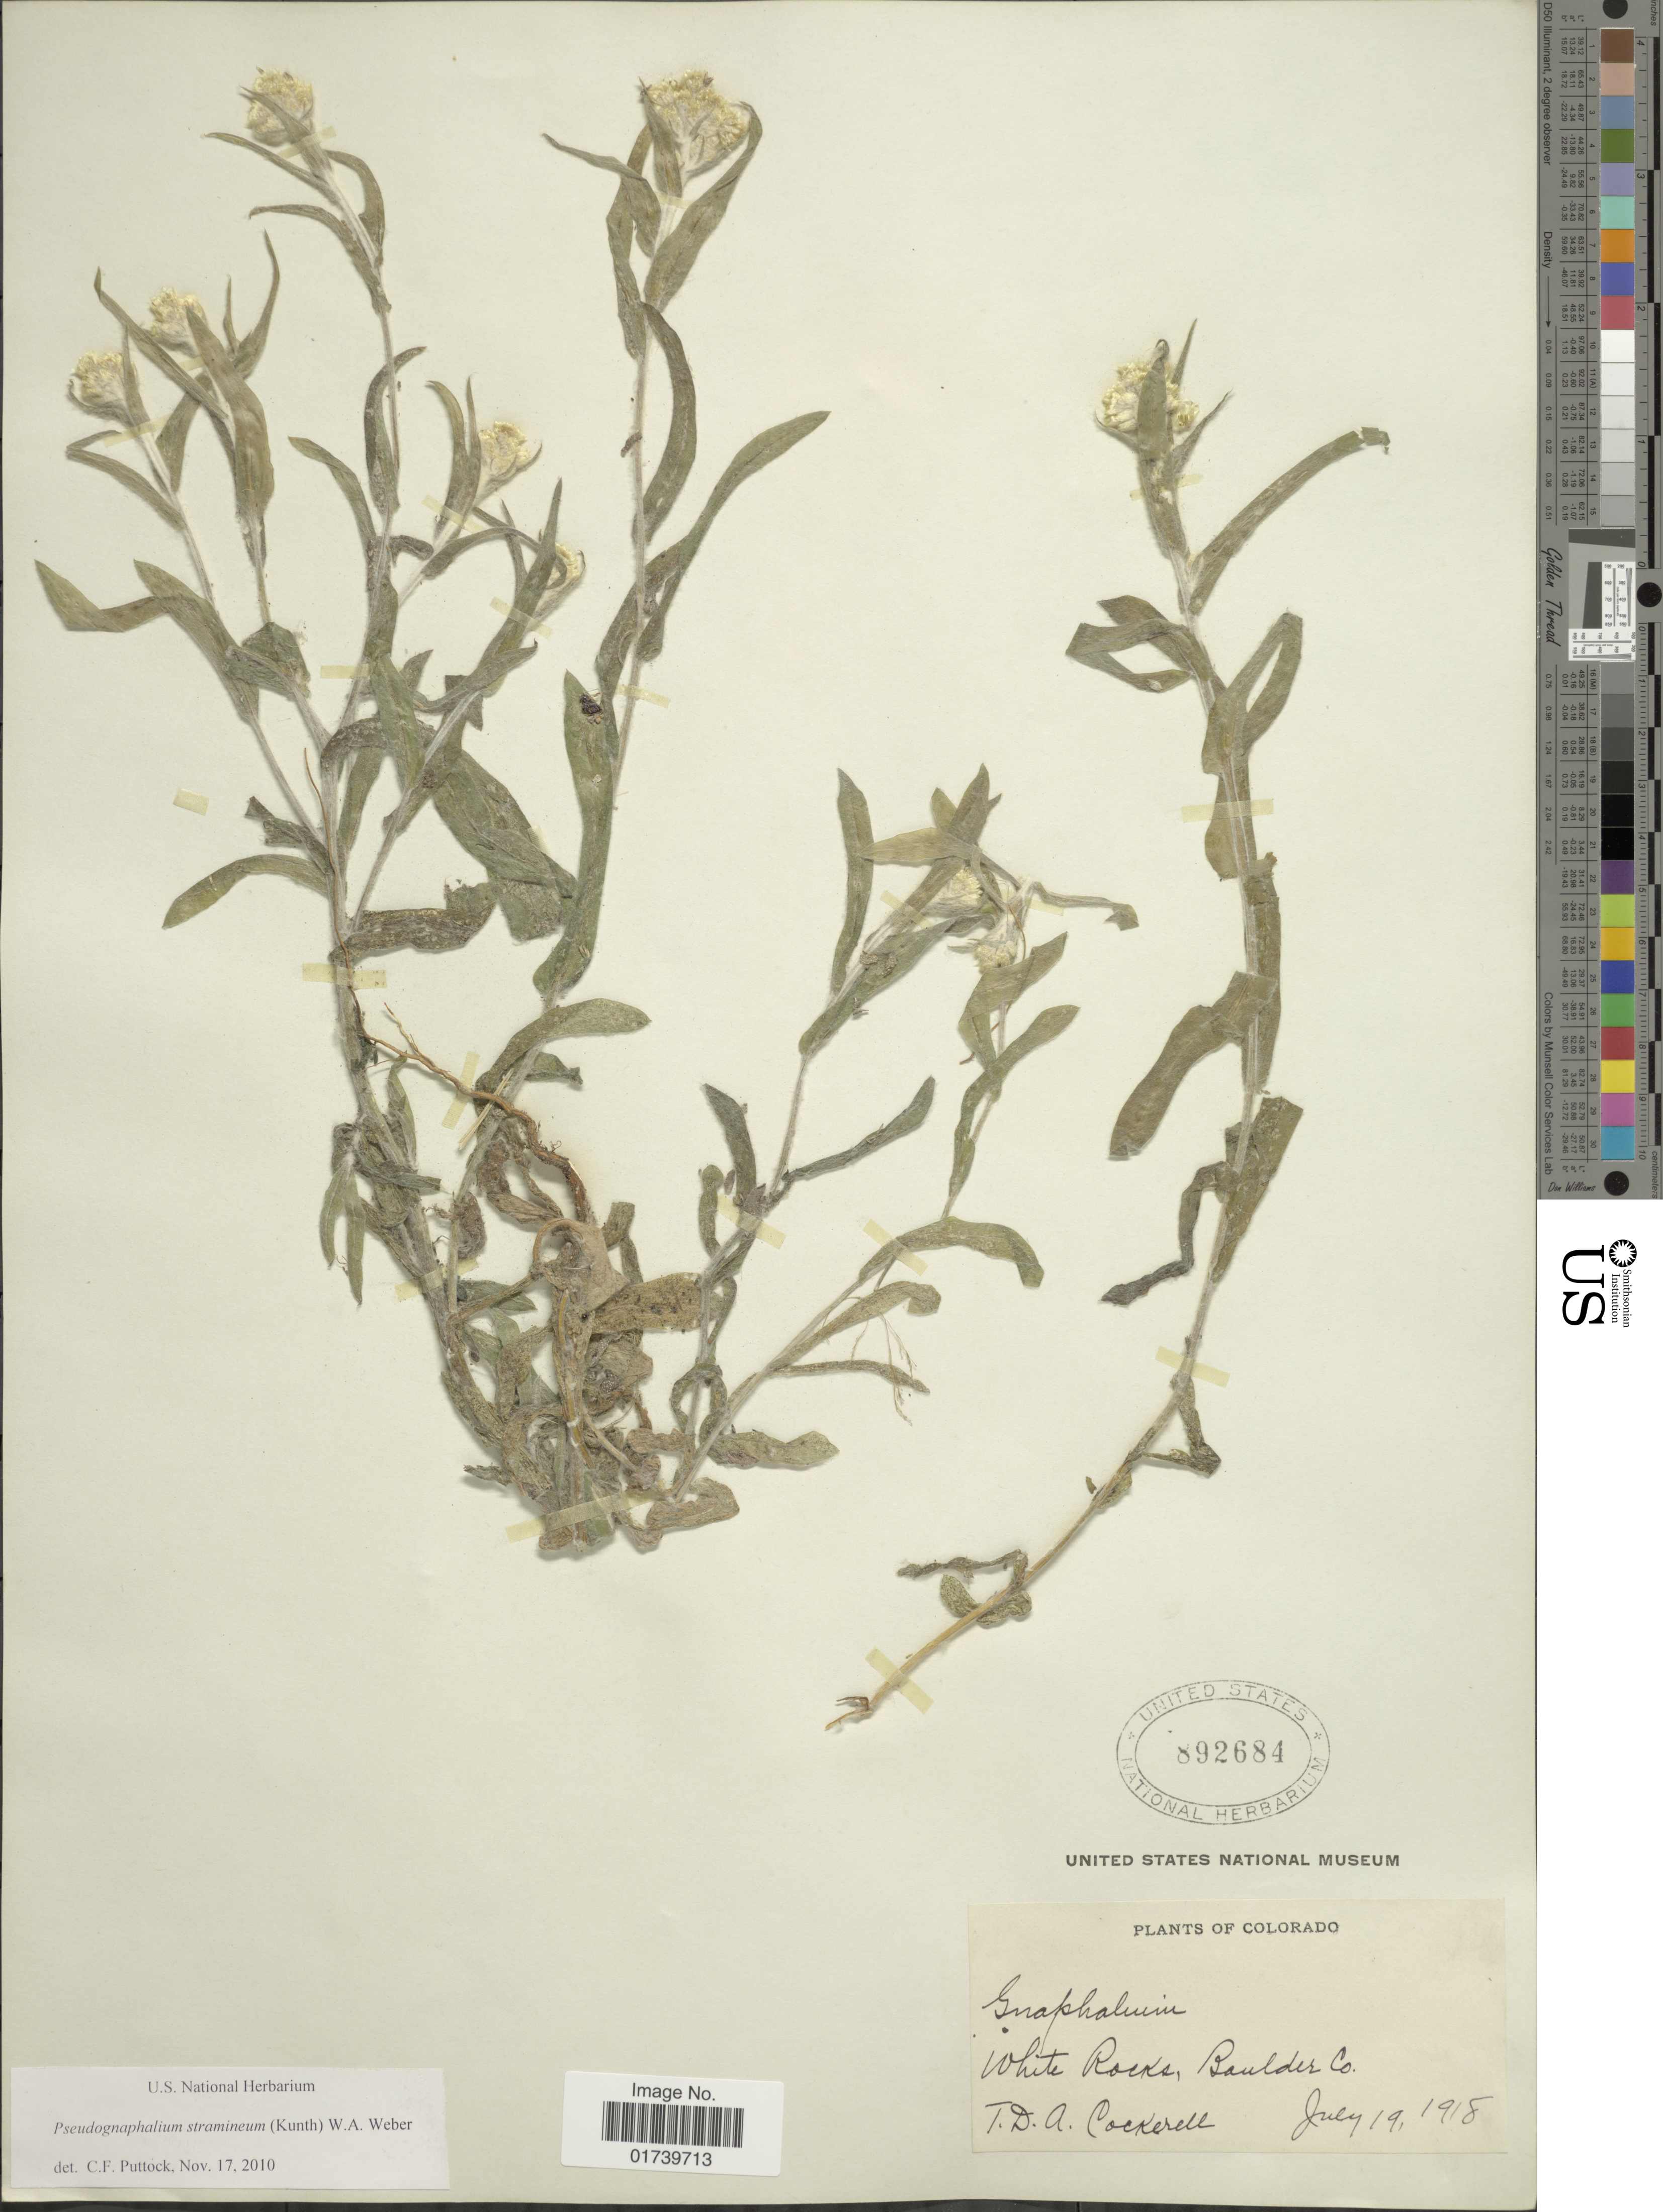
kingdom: Plantae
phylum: Tracheophyta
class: Magnoliopsida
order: Asterales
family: Asteraceae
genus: Pseudognaphalium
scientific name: Pseudognaphalium stramineum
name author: (Kunth) Anderb.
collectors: T. Cockerell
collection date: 1918-07-19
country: United States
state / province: Colorado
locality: White Rocks, Boulder Co.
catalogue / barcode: US 892684